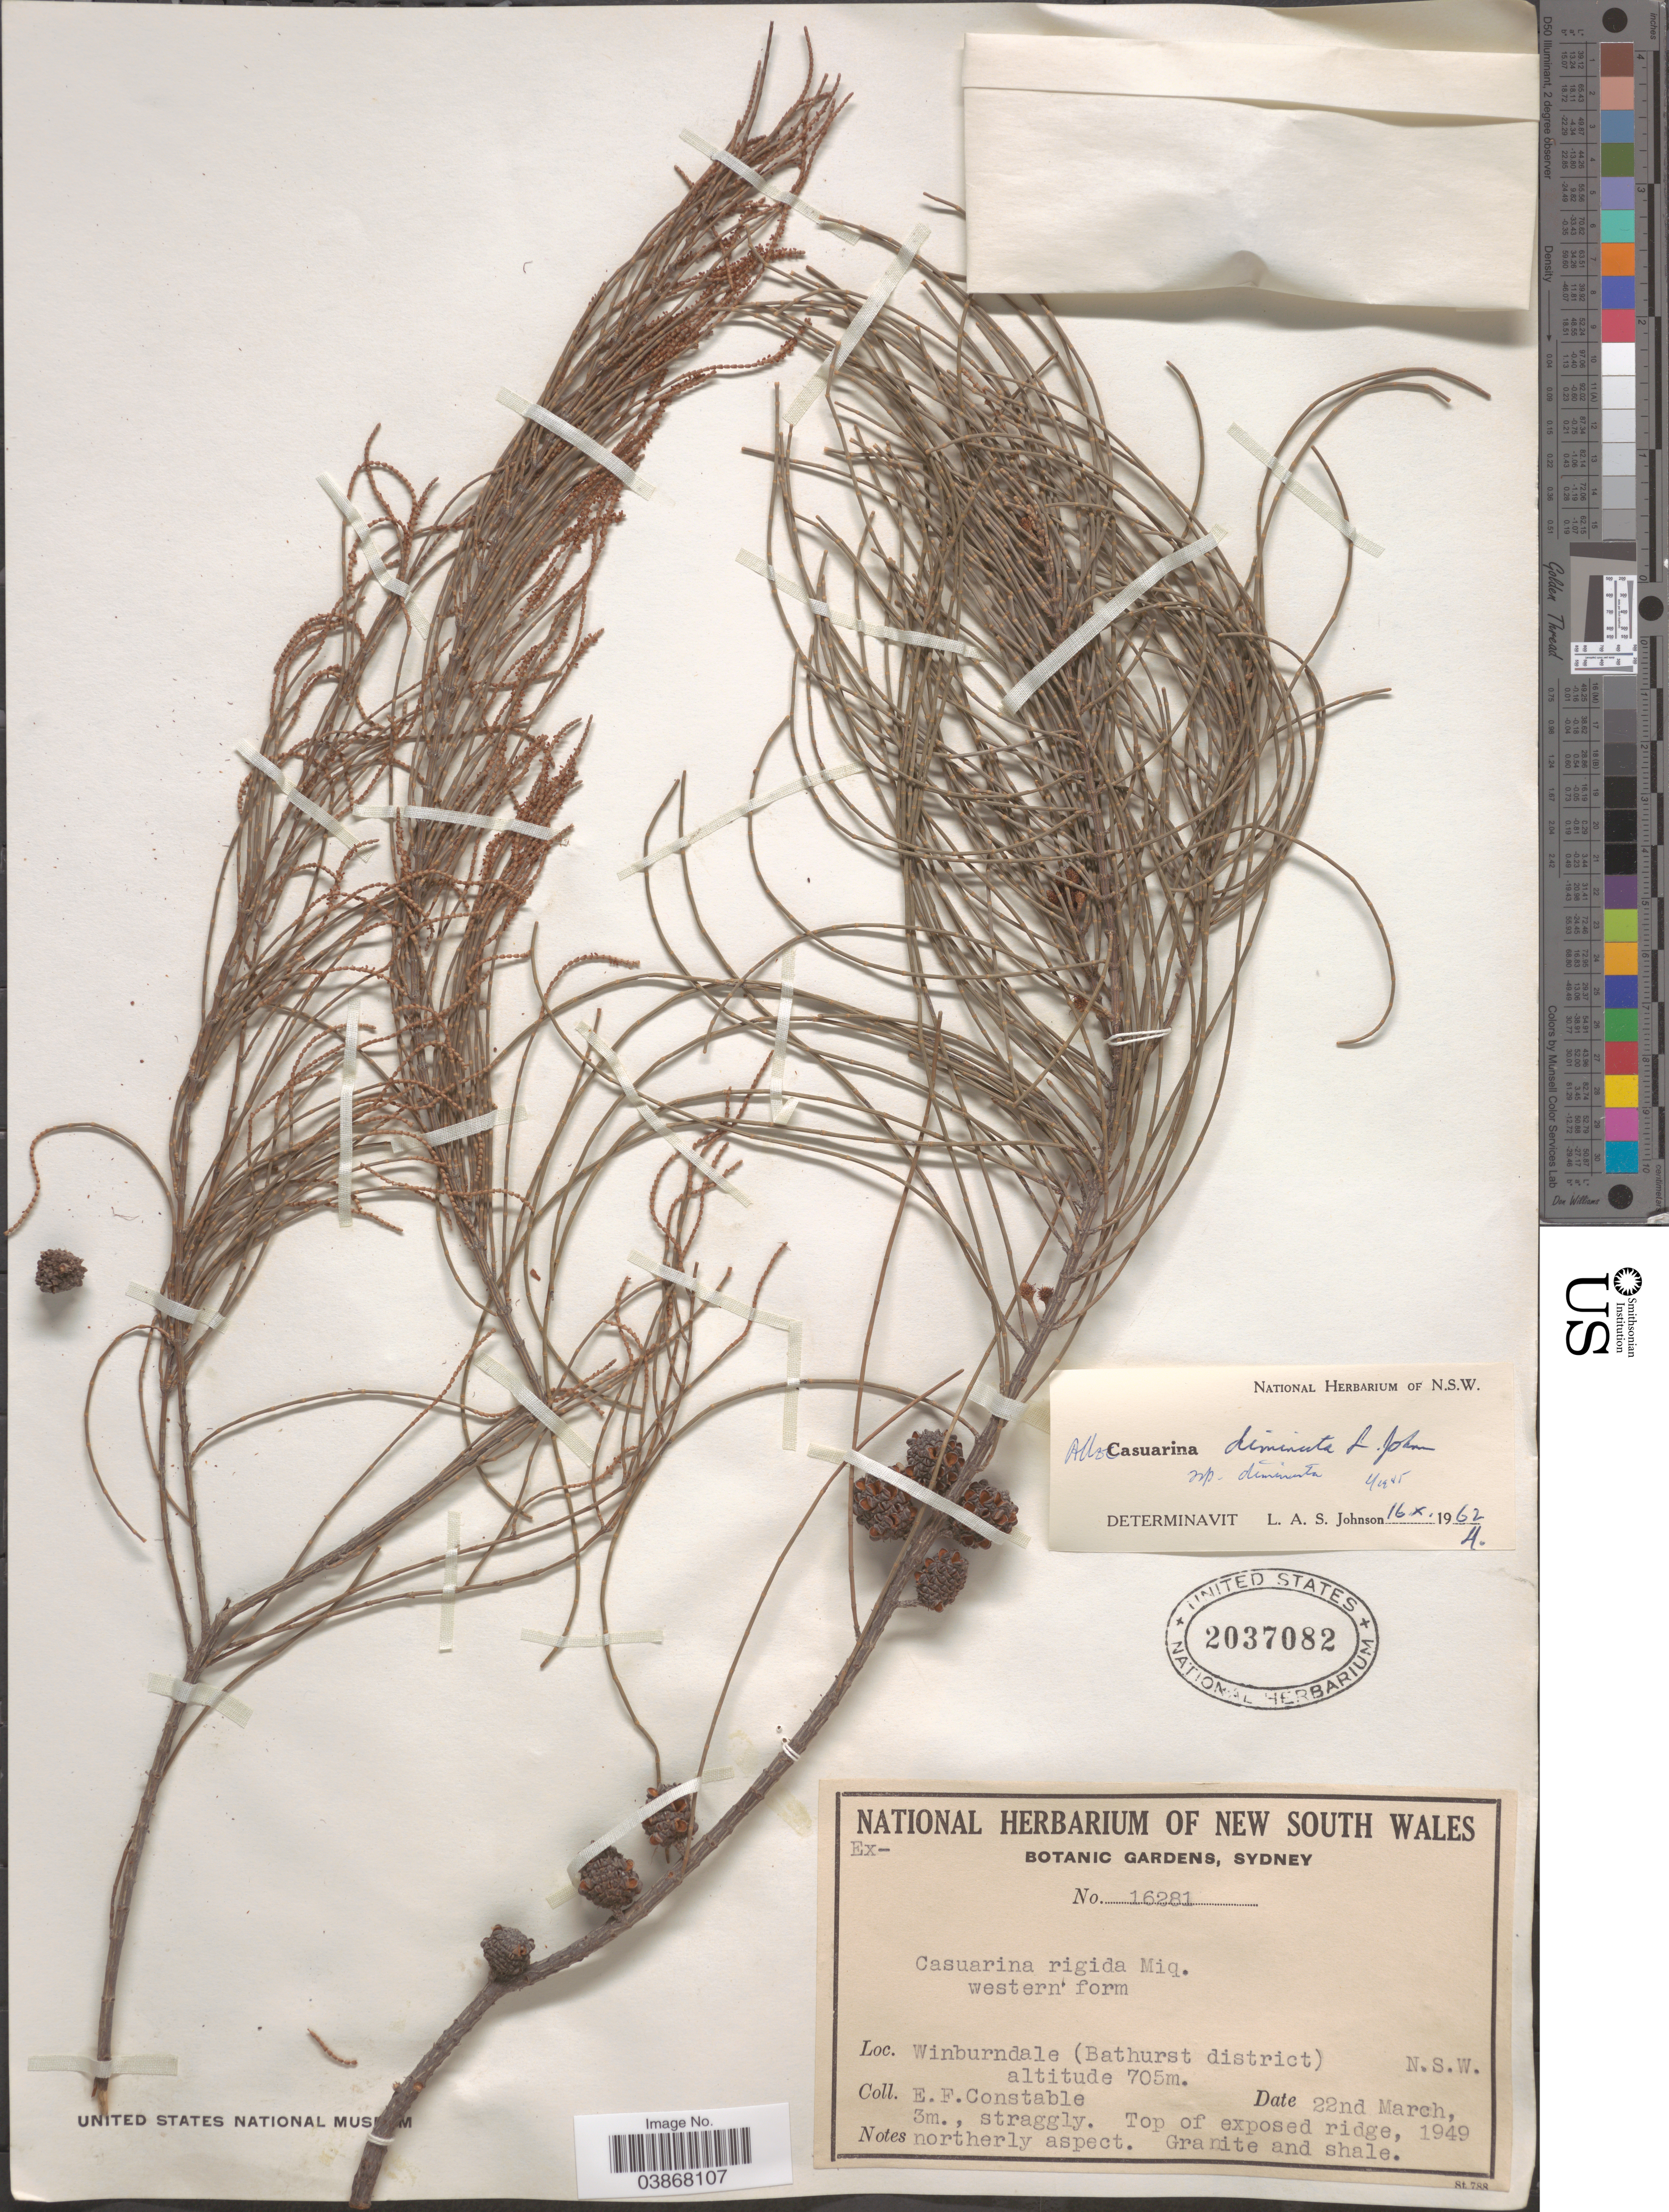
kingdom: Plantae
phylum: Tracheophyta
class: Magnoliopsida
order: Fagales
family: Casuarinaceae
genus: Allocasuarina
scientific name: Allocasuarina diminuta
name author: L.A.S. Johnson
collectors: E. F. Constable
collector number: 16281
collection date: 1949-03-22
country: Australia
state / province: New South Wales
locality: Winburndale (Bathurst district).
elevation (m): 705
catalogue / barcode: US 2037082